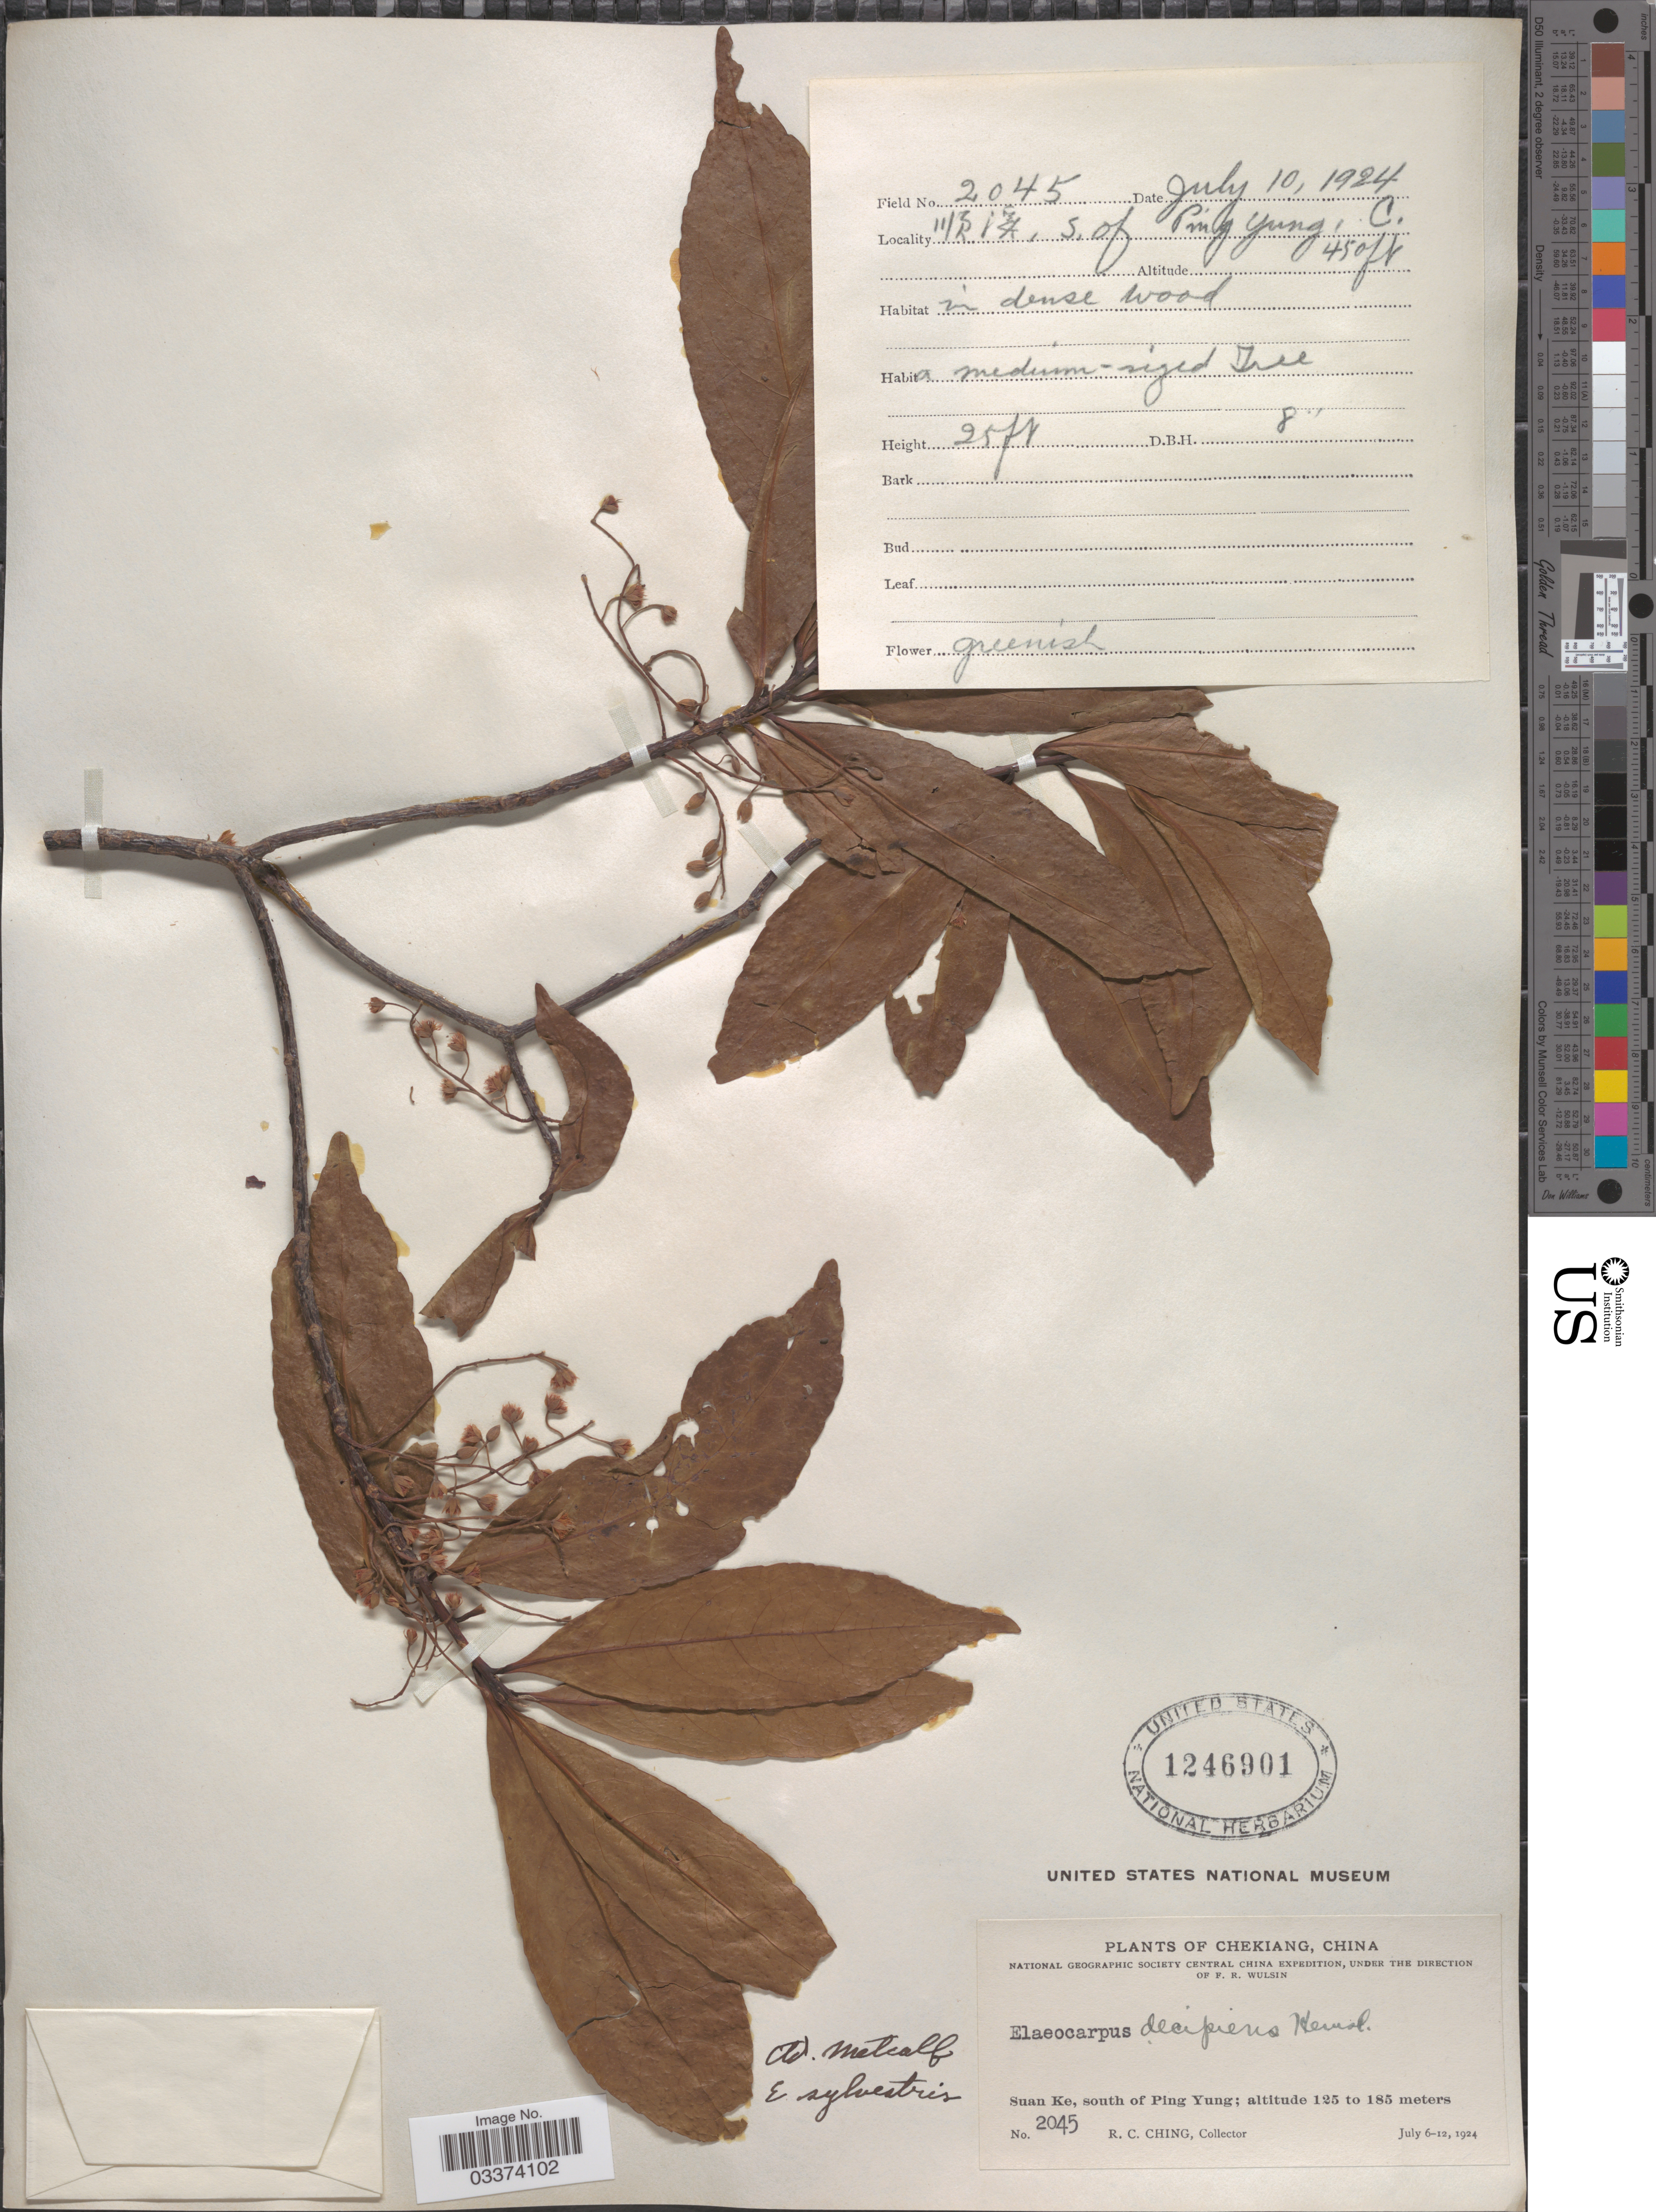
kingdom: Plantae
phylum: Tracheophyta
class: Magnoliopsida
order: Oxalidales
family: Elaeocarpaceae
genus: Elaeocarpus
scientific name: Elaeocarpus sylvestris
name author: (Lour.) Poir.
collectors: R. C. Ching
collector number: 2045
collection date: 1924-07-10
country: China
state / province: Zhejiang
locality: Chekiang. Suan Ke, south of Ping Yung.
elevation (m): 137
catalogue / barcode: US 1246901